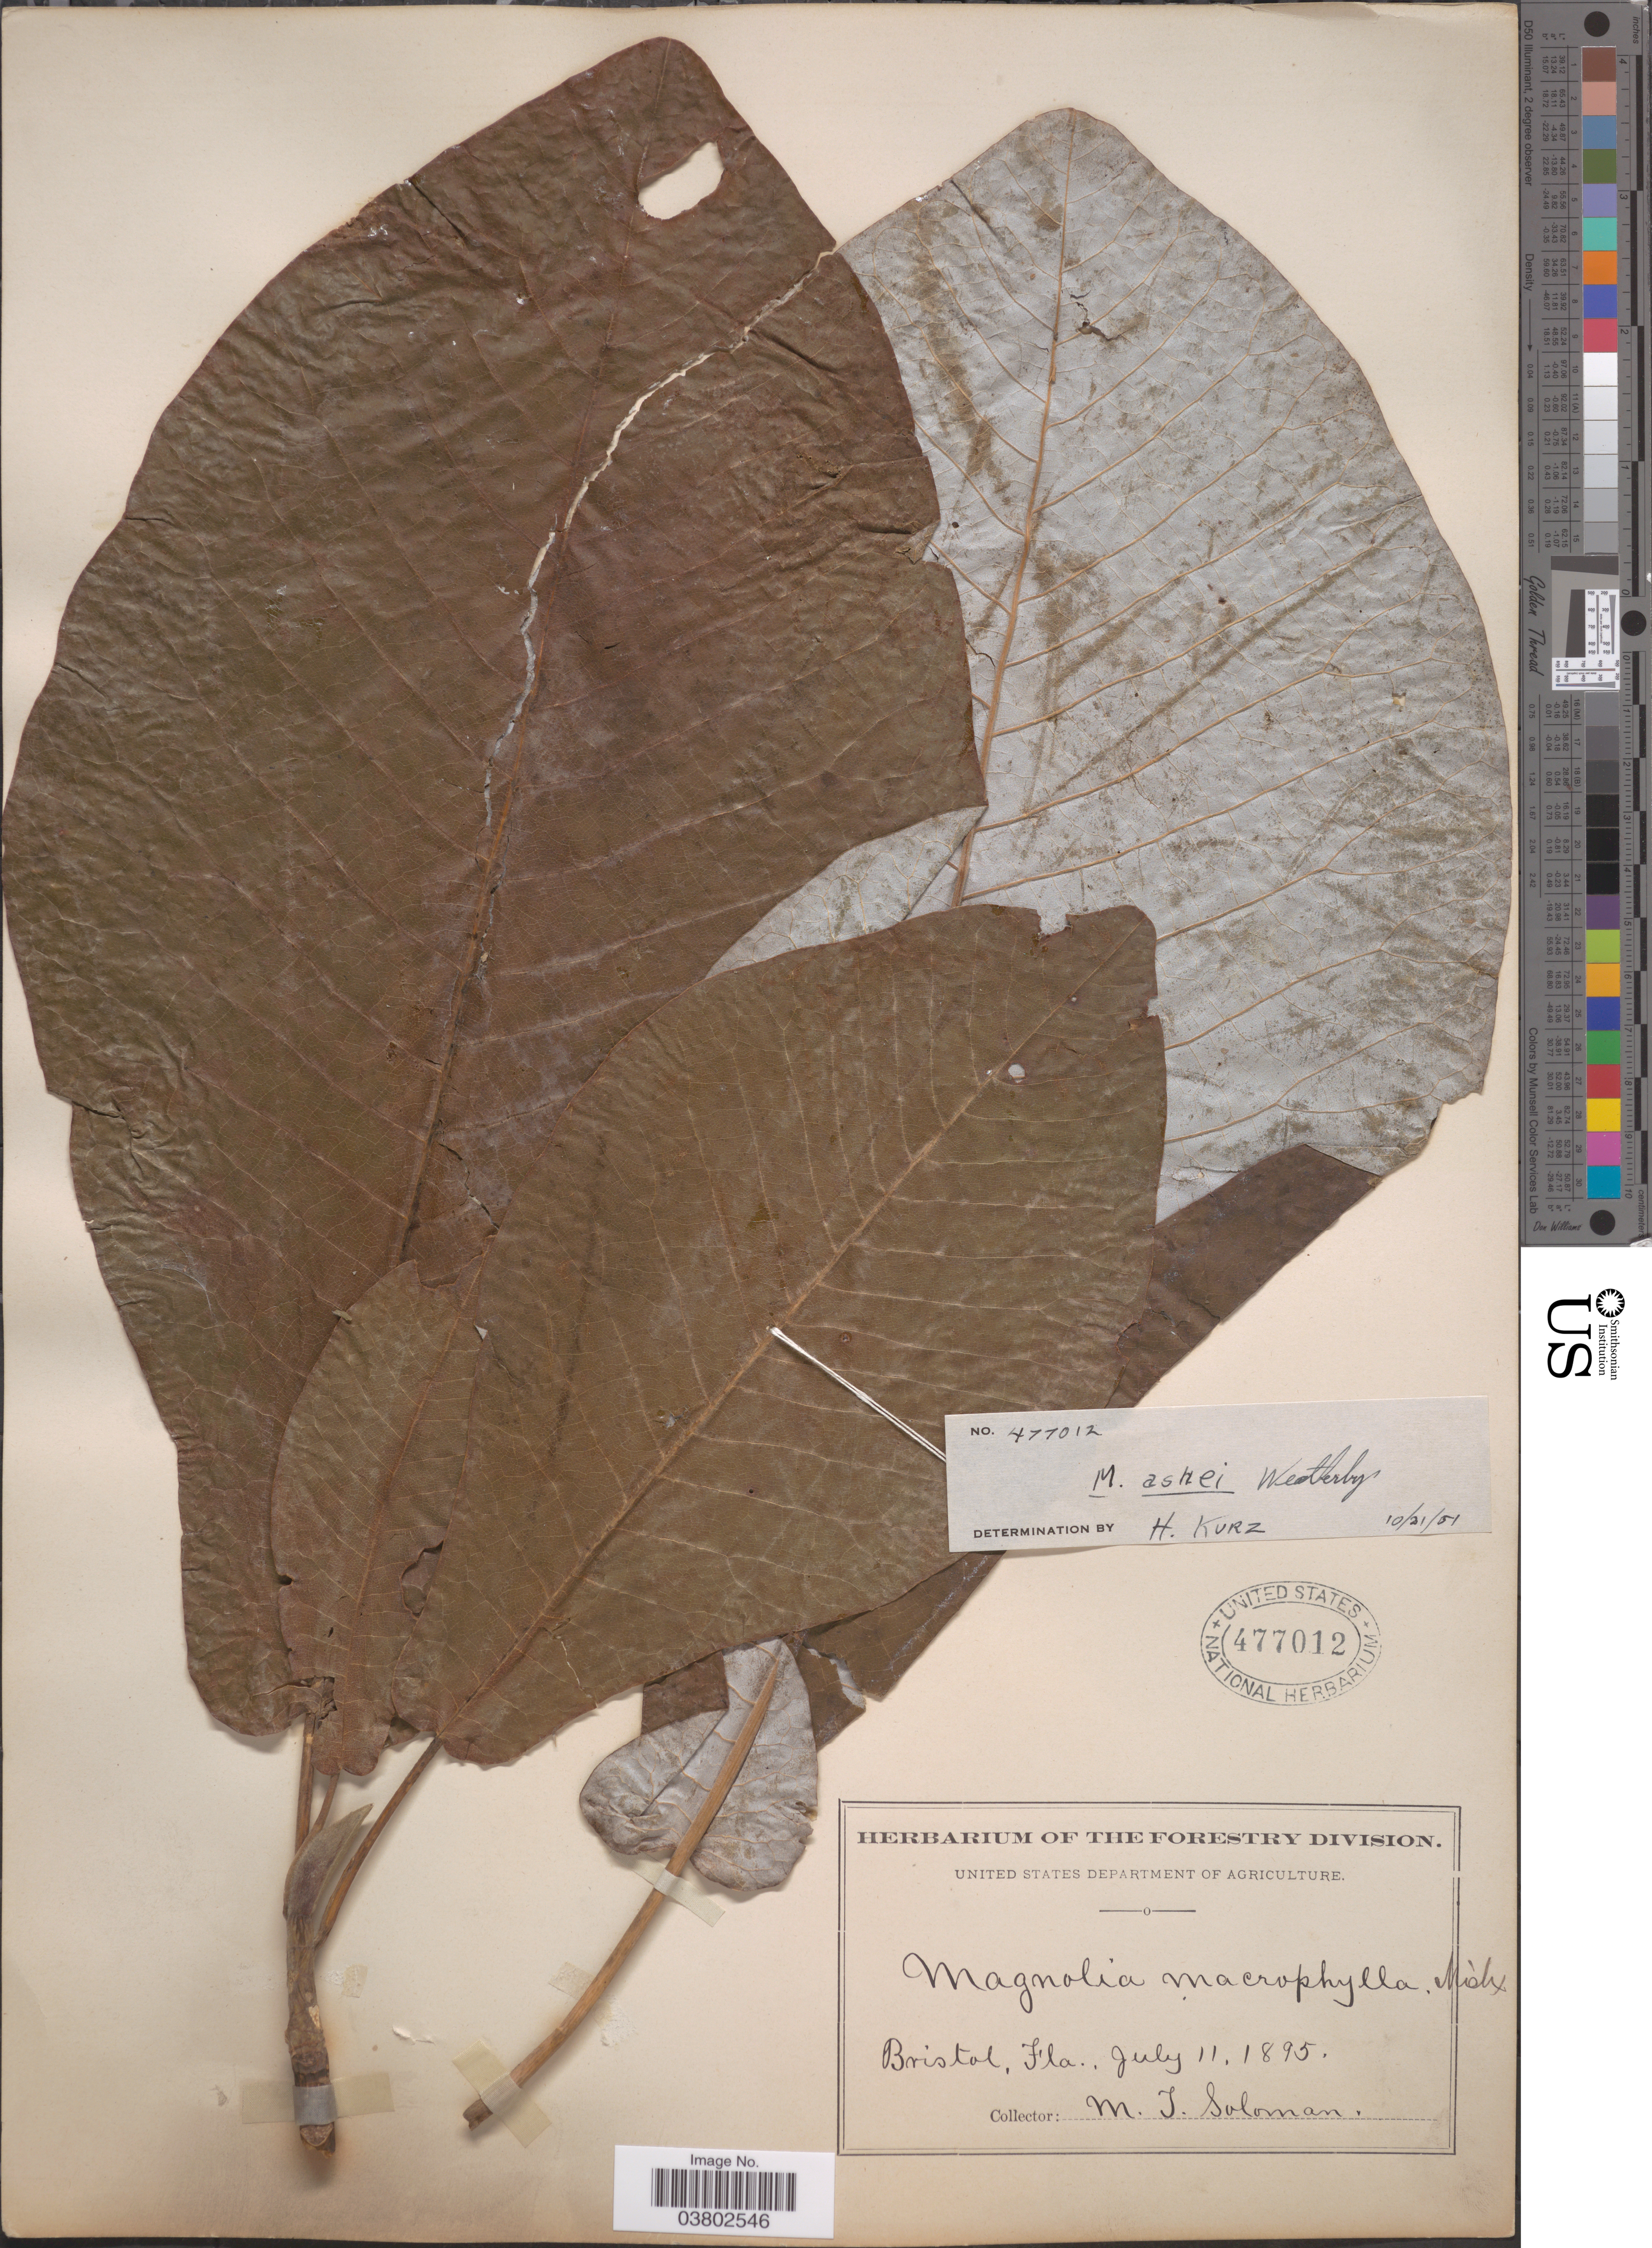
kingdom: Plantae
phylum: Tracheophyta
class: Magnoliopsida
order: Magnoliales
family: Magnoliaceae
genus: Magnolia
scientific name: Magnolia ashei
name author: Weath.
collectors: M. Solomon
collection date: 1895-07-11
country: United States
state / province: Florida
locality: Bristol.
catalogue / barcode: US 477012